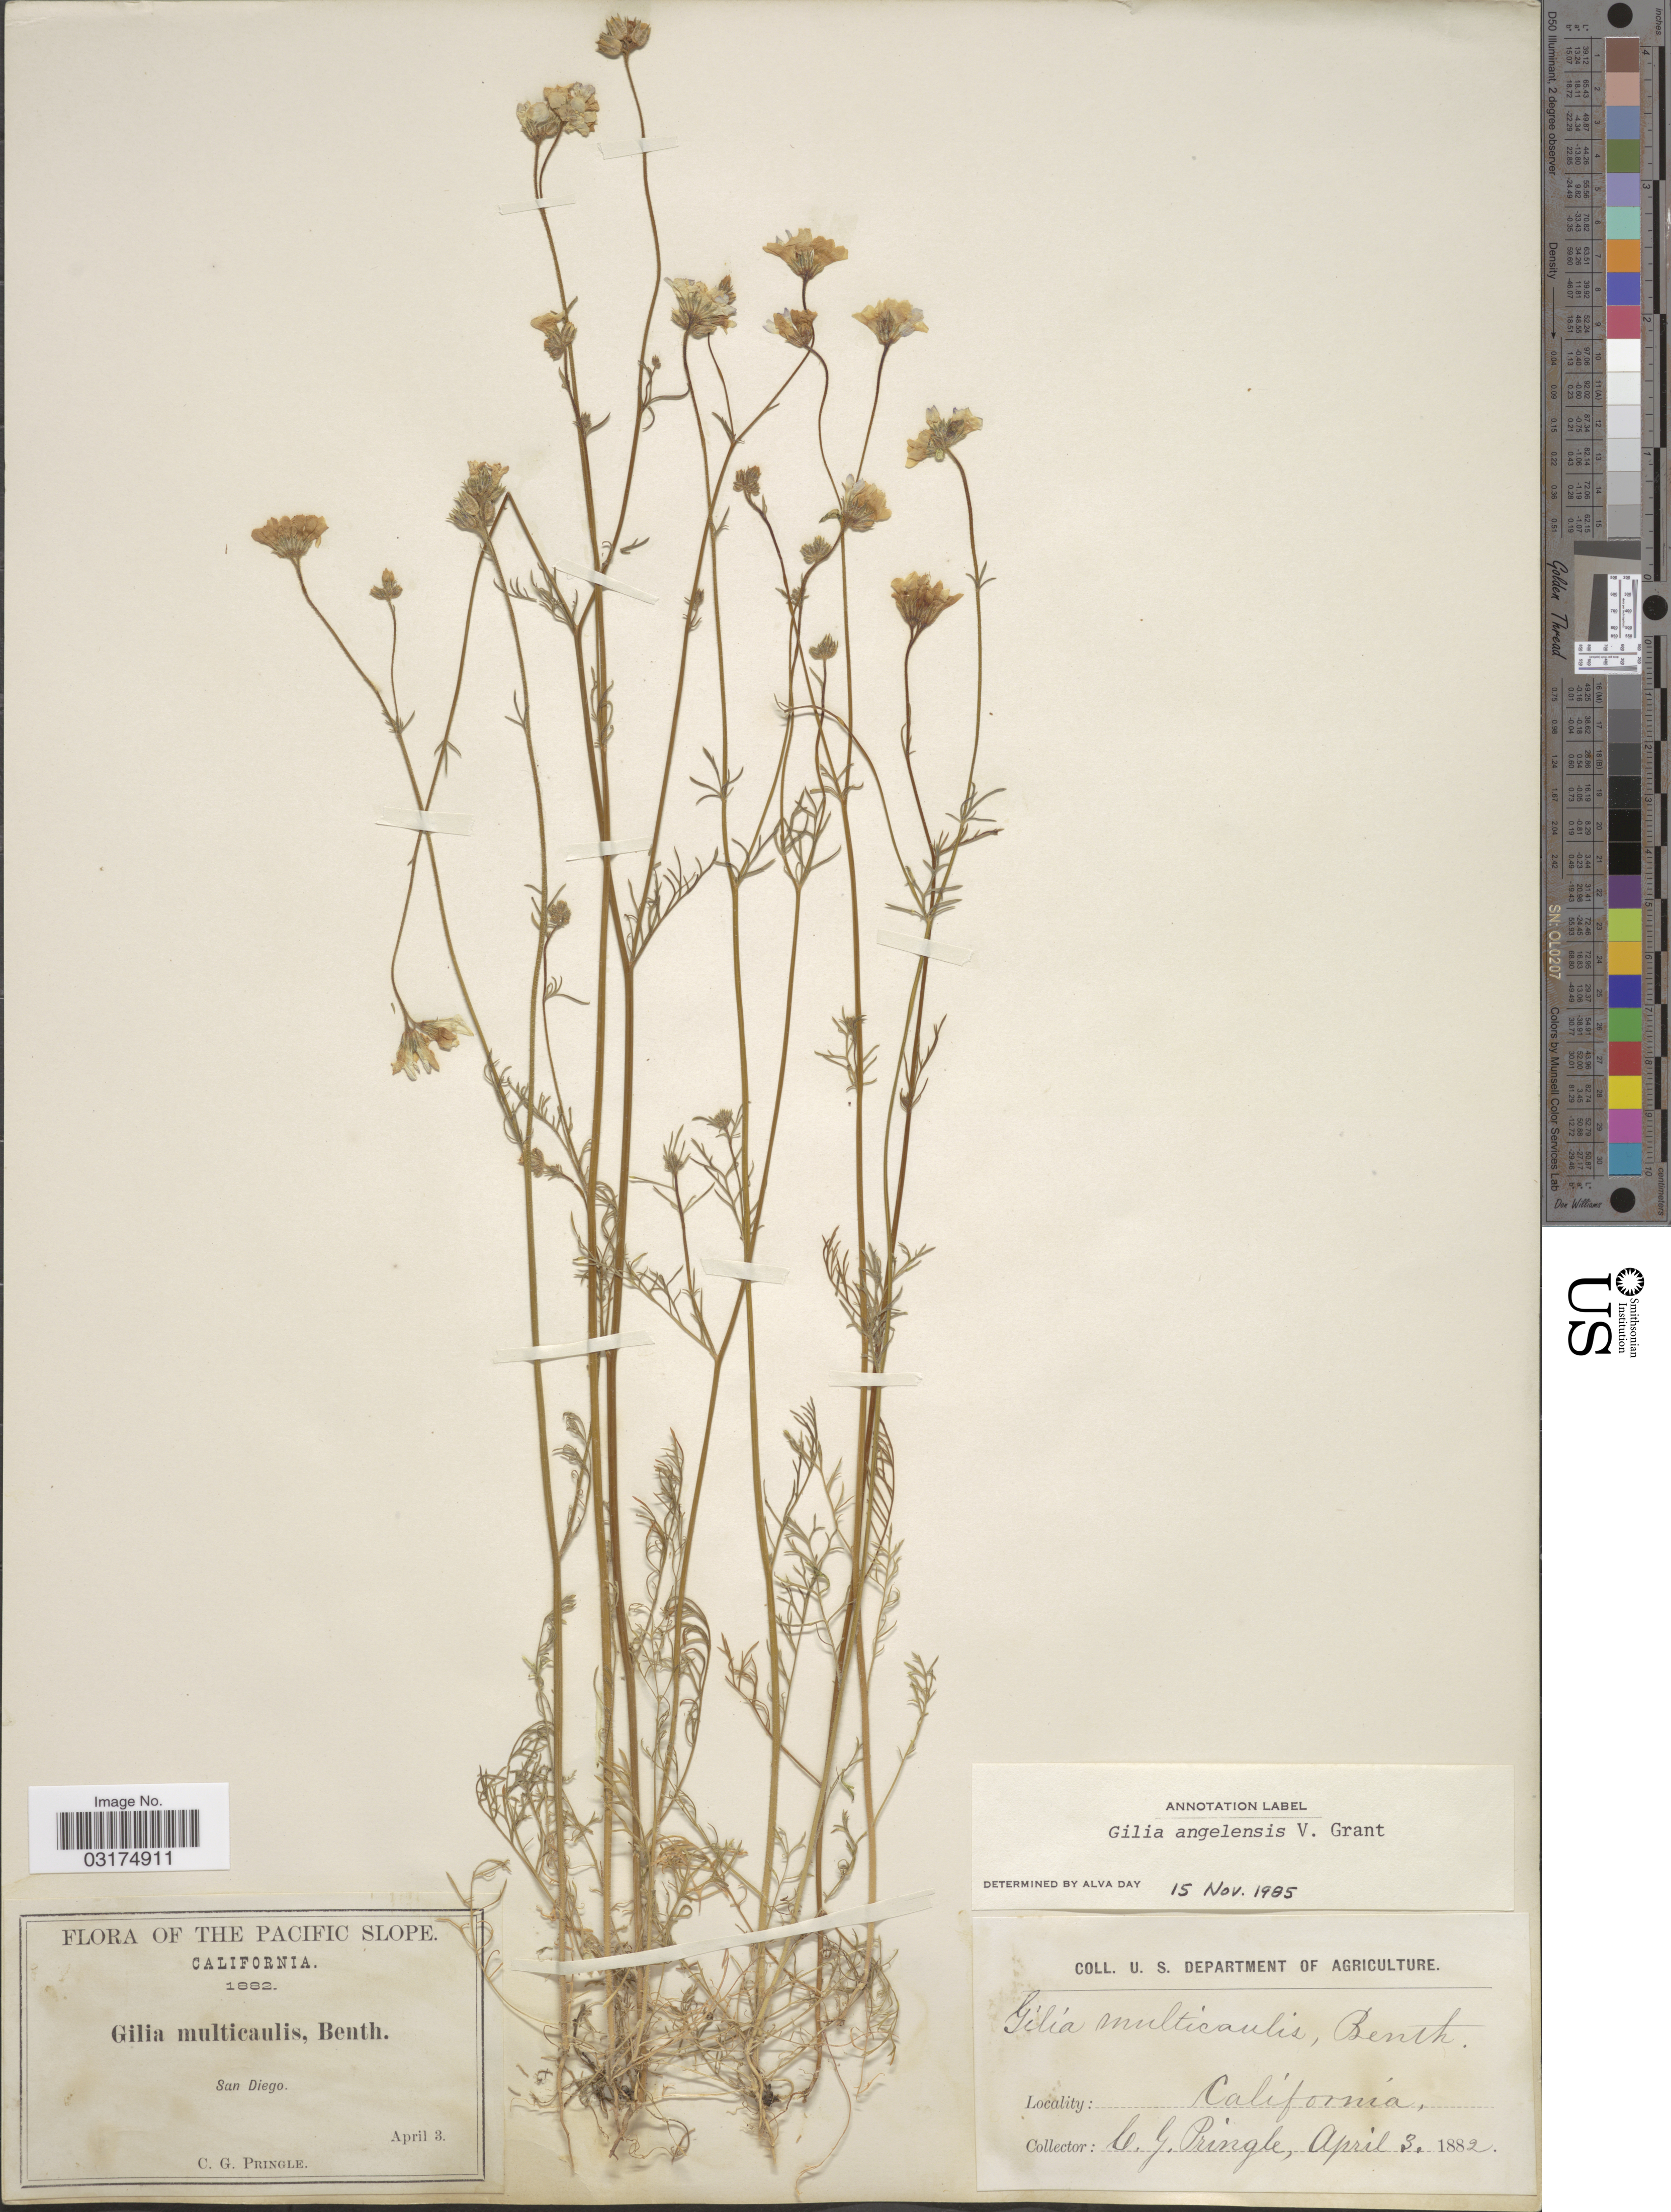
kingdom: Plantae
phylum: Tracheophyta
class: Magnoliopsida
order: Ericales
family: Polemoniaceae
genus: Gilia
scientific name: Gilia angelensis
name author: V.E. Grant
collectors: C. G. Pringle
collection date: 1882-04-03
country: United States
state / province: California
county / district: San Diego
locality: The Pacific Slope. San Diego.